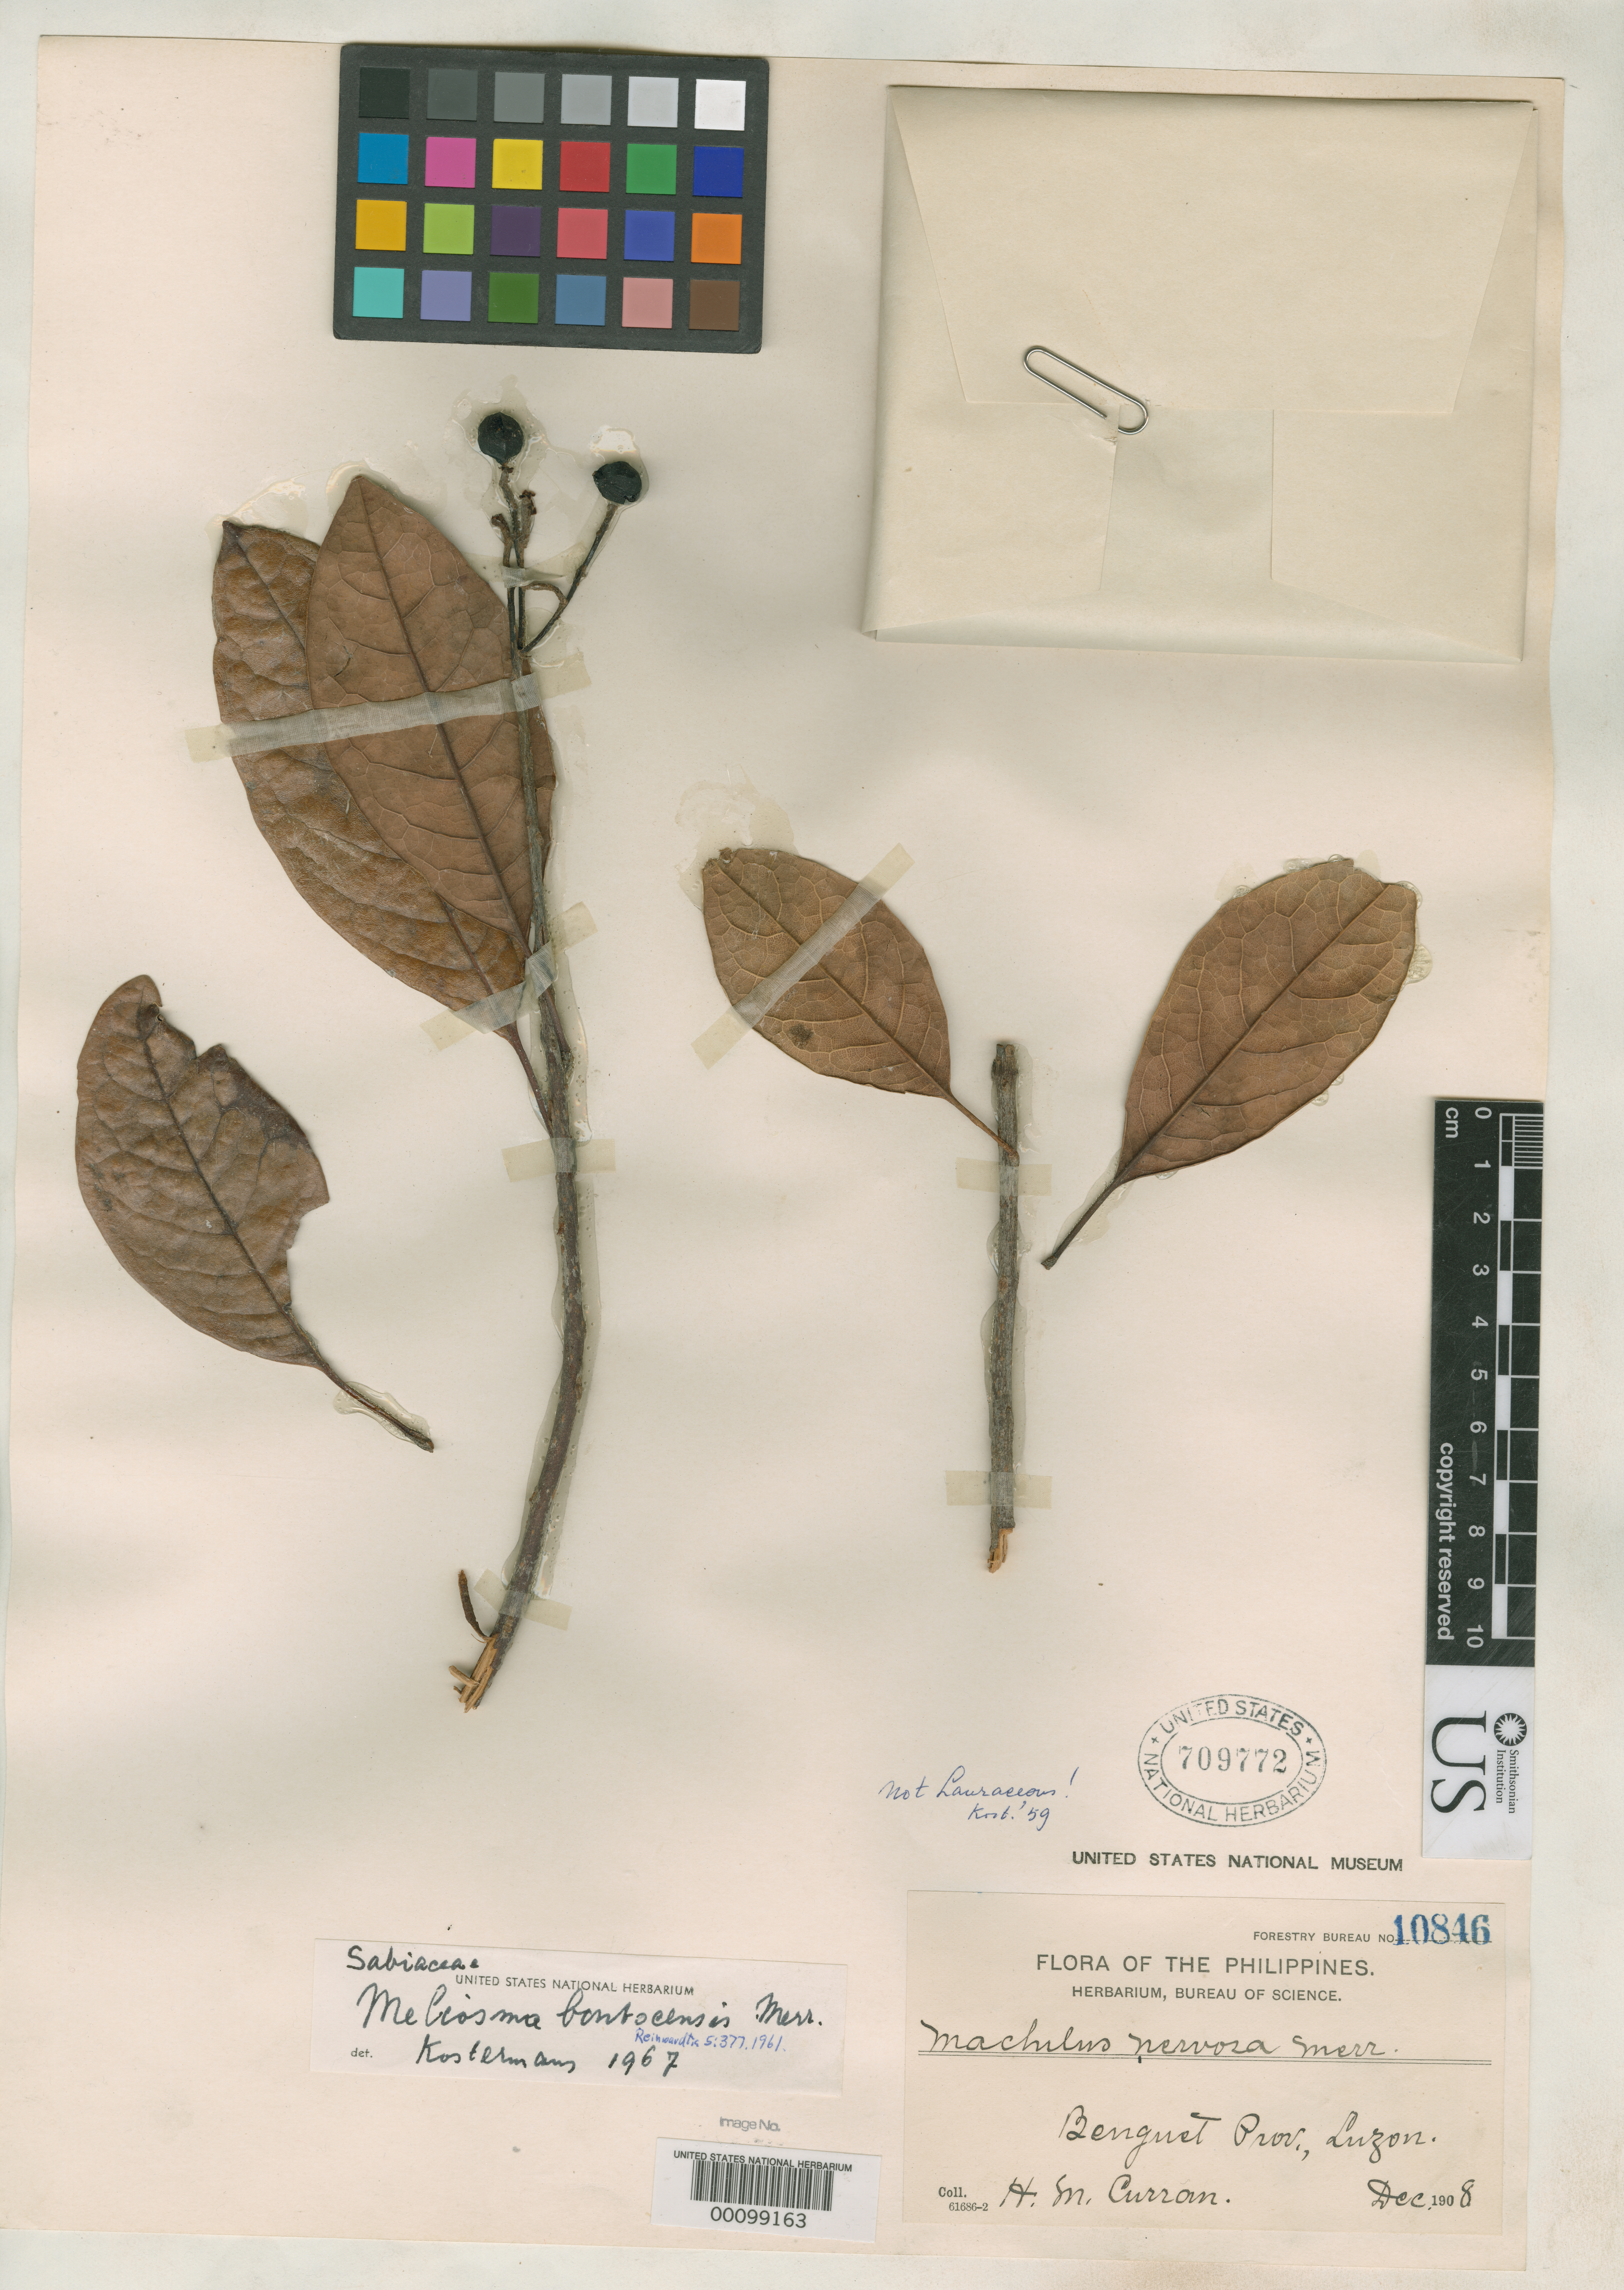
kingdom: Plantae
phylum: Tracheophyta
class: Magnoliopsida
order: Laurales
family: Lauraceae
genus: Machilus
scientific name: Machilus nervosa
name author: Merr.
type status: Isotype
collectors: H. M. Curran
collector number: Bur. Sci. 10846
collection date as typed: Dec 1908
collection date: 1908-12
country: Philippines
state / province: Cordillera (Administrative Region)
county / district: Benguet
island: Luzon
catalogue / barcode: US 709772